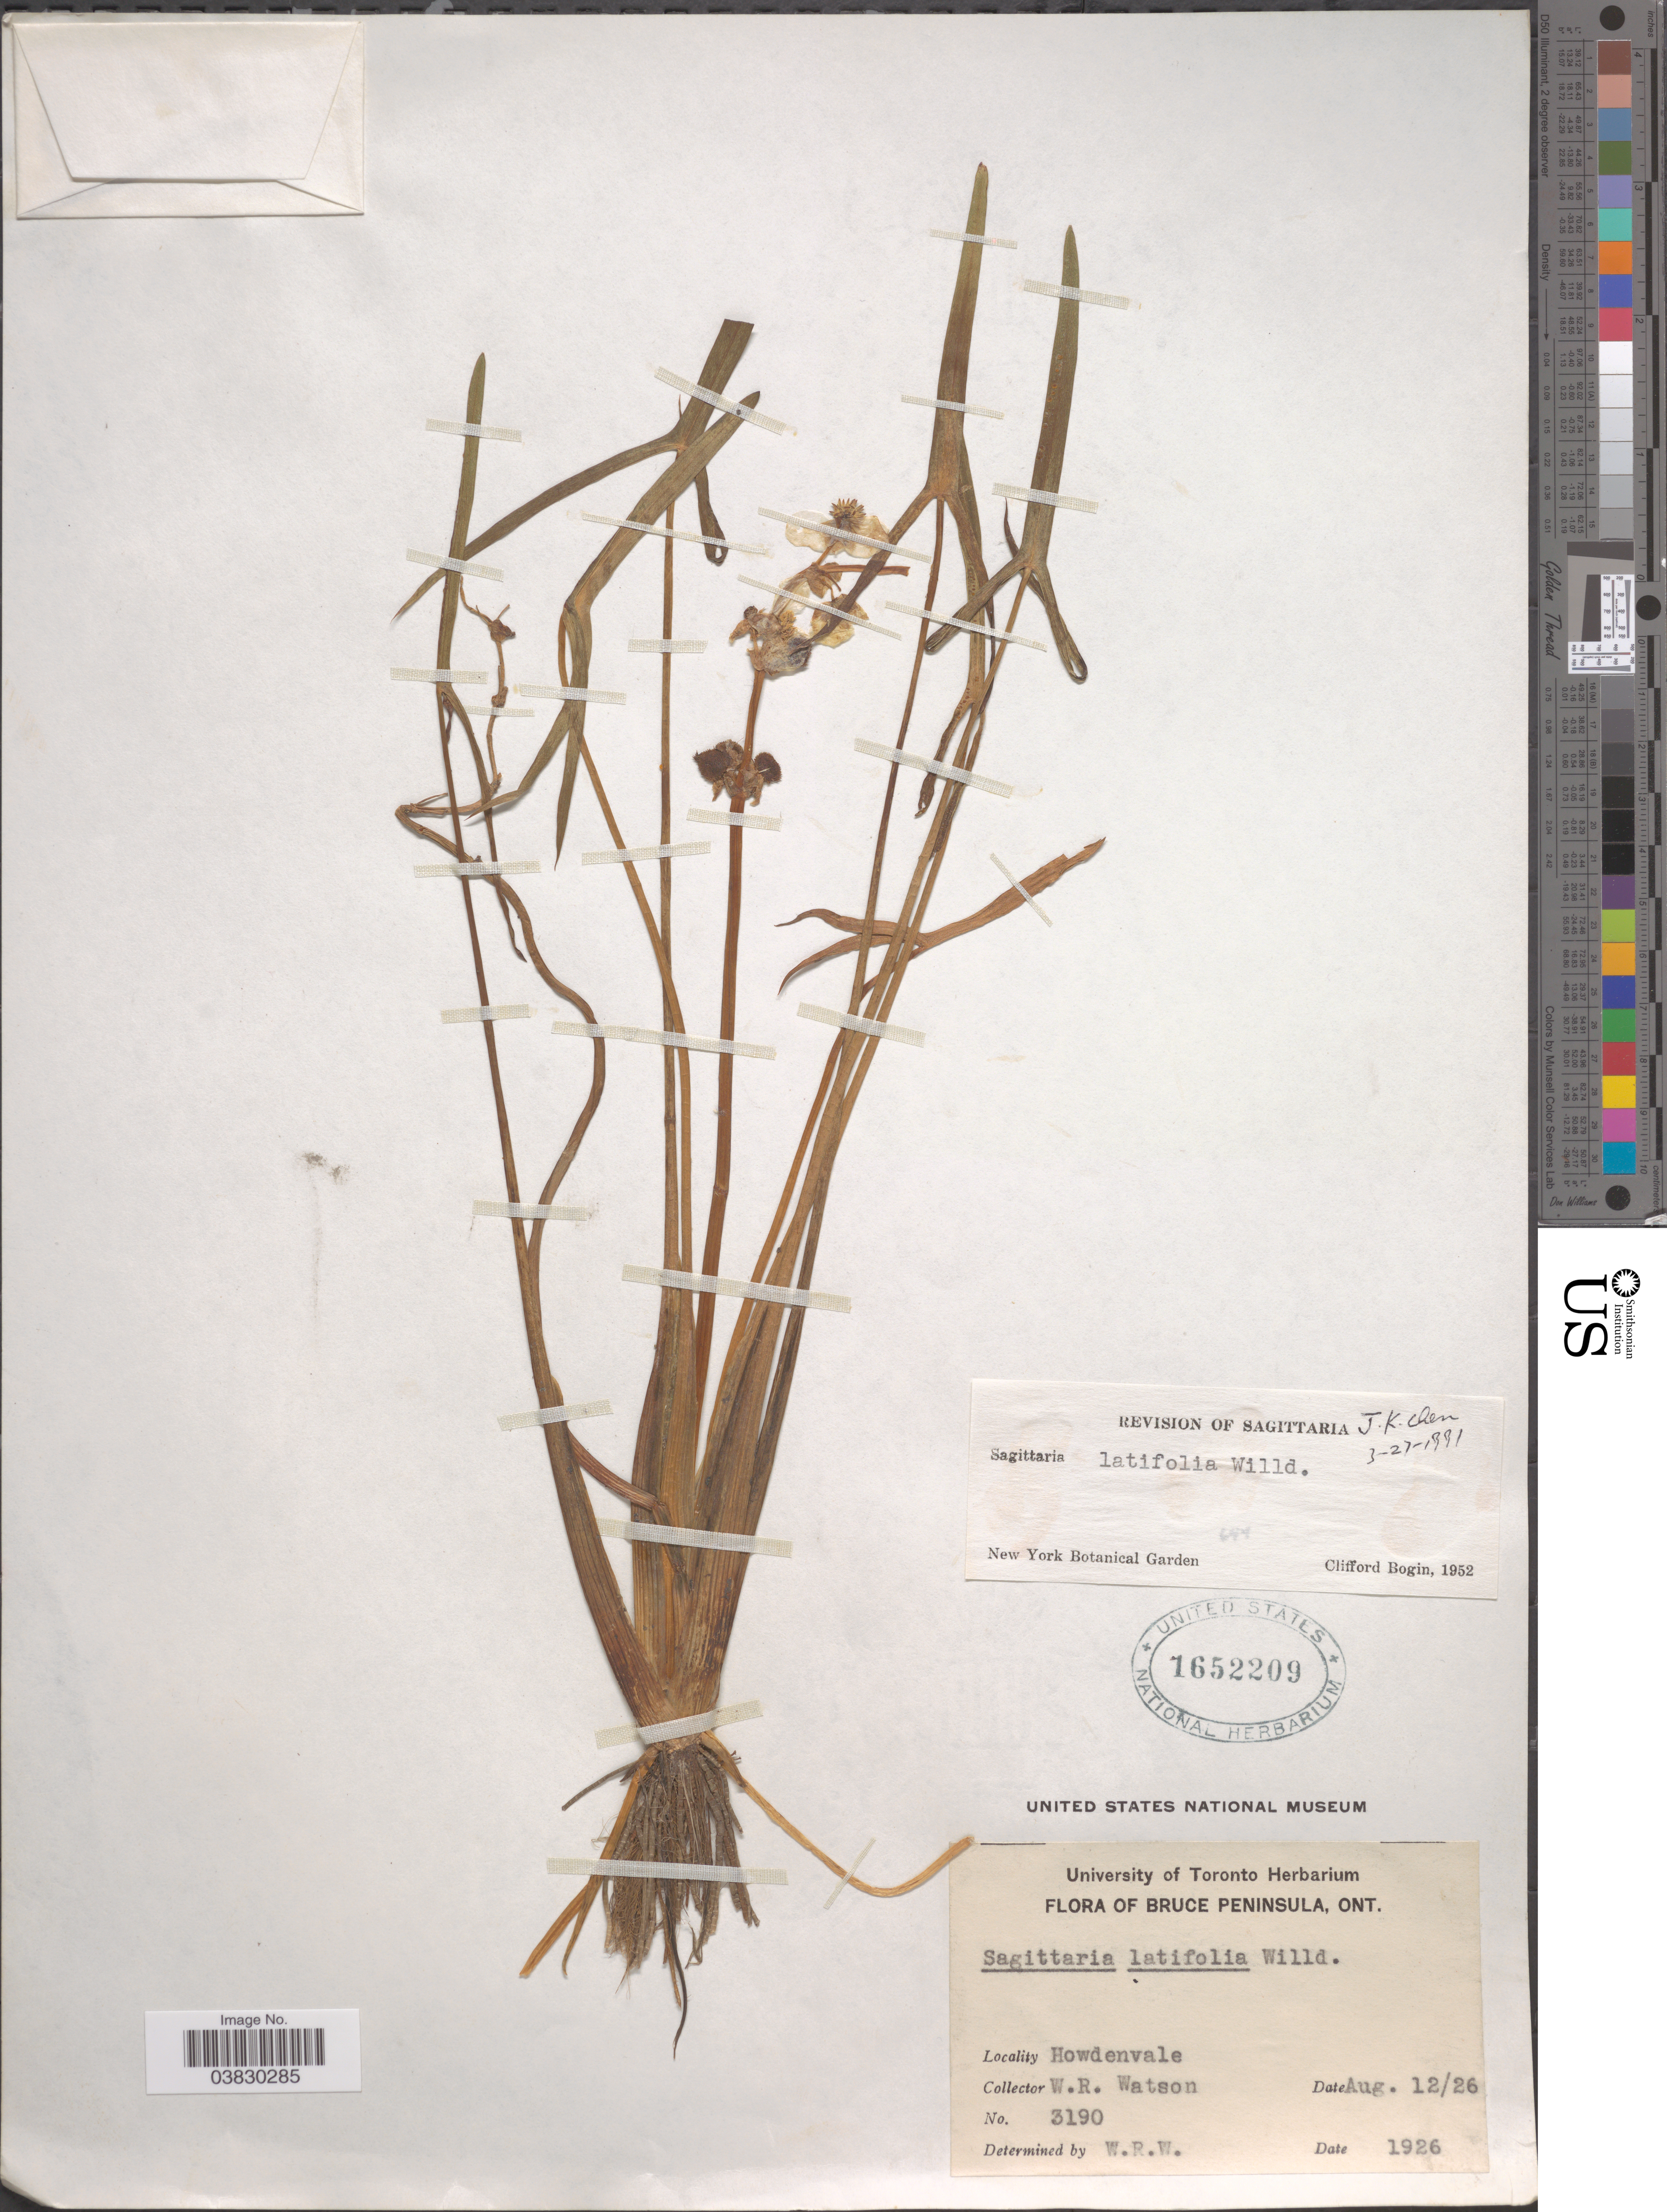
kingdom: Plantae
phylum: Tracheophyta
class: Liliopsida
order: Alismatales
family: Alismataceae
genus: Sagittaria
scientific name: Sagittaria latifolia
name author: Willd.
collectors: W. R. Watson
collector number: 3190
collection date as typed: Transcribed d/m/y: 12/8/26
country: Canada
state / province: Ontario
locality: Bruce Peninsula. Howdenvale.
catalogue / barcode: US 1652209